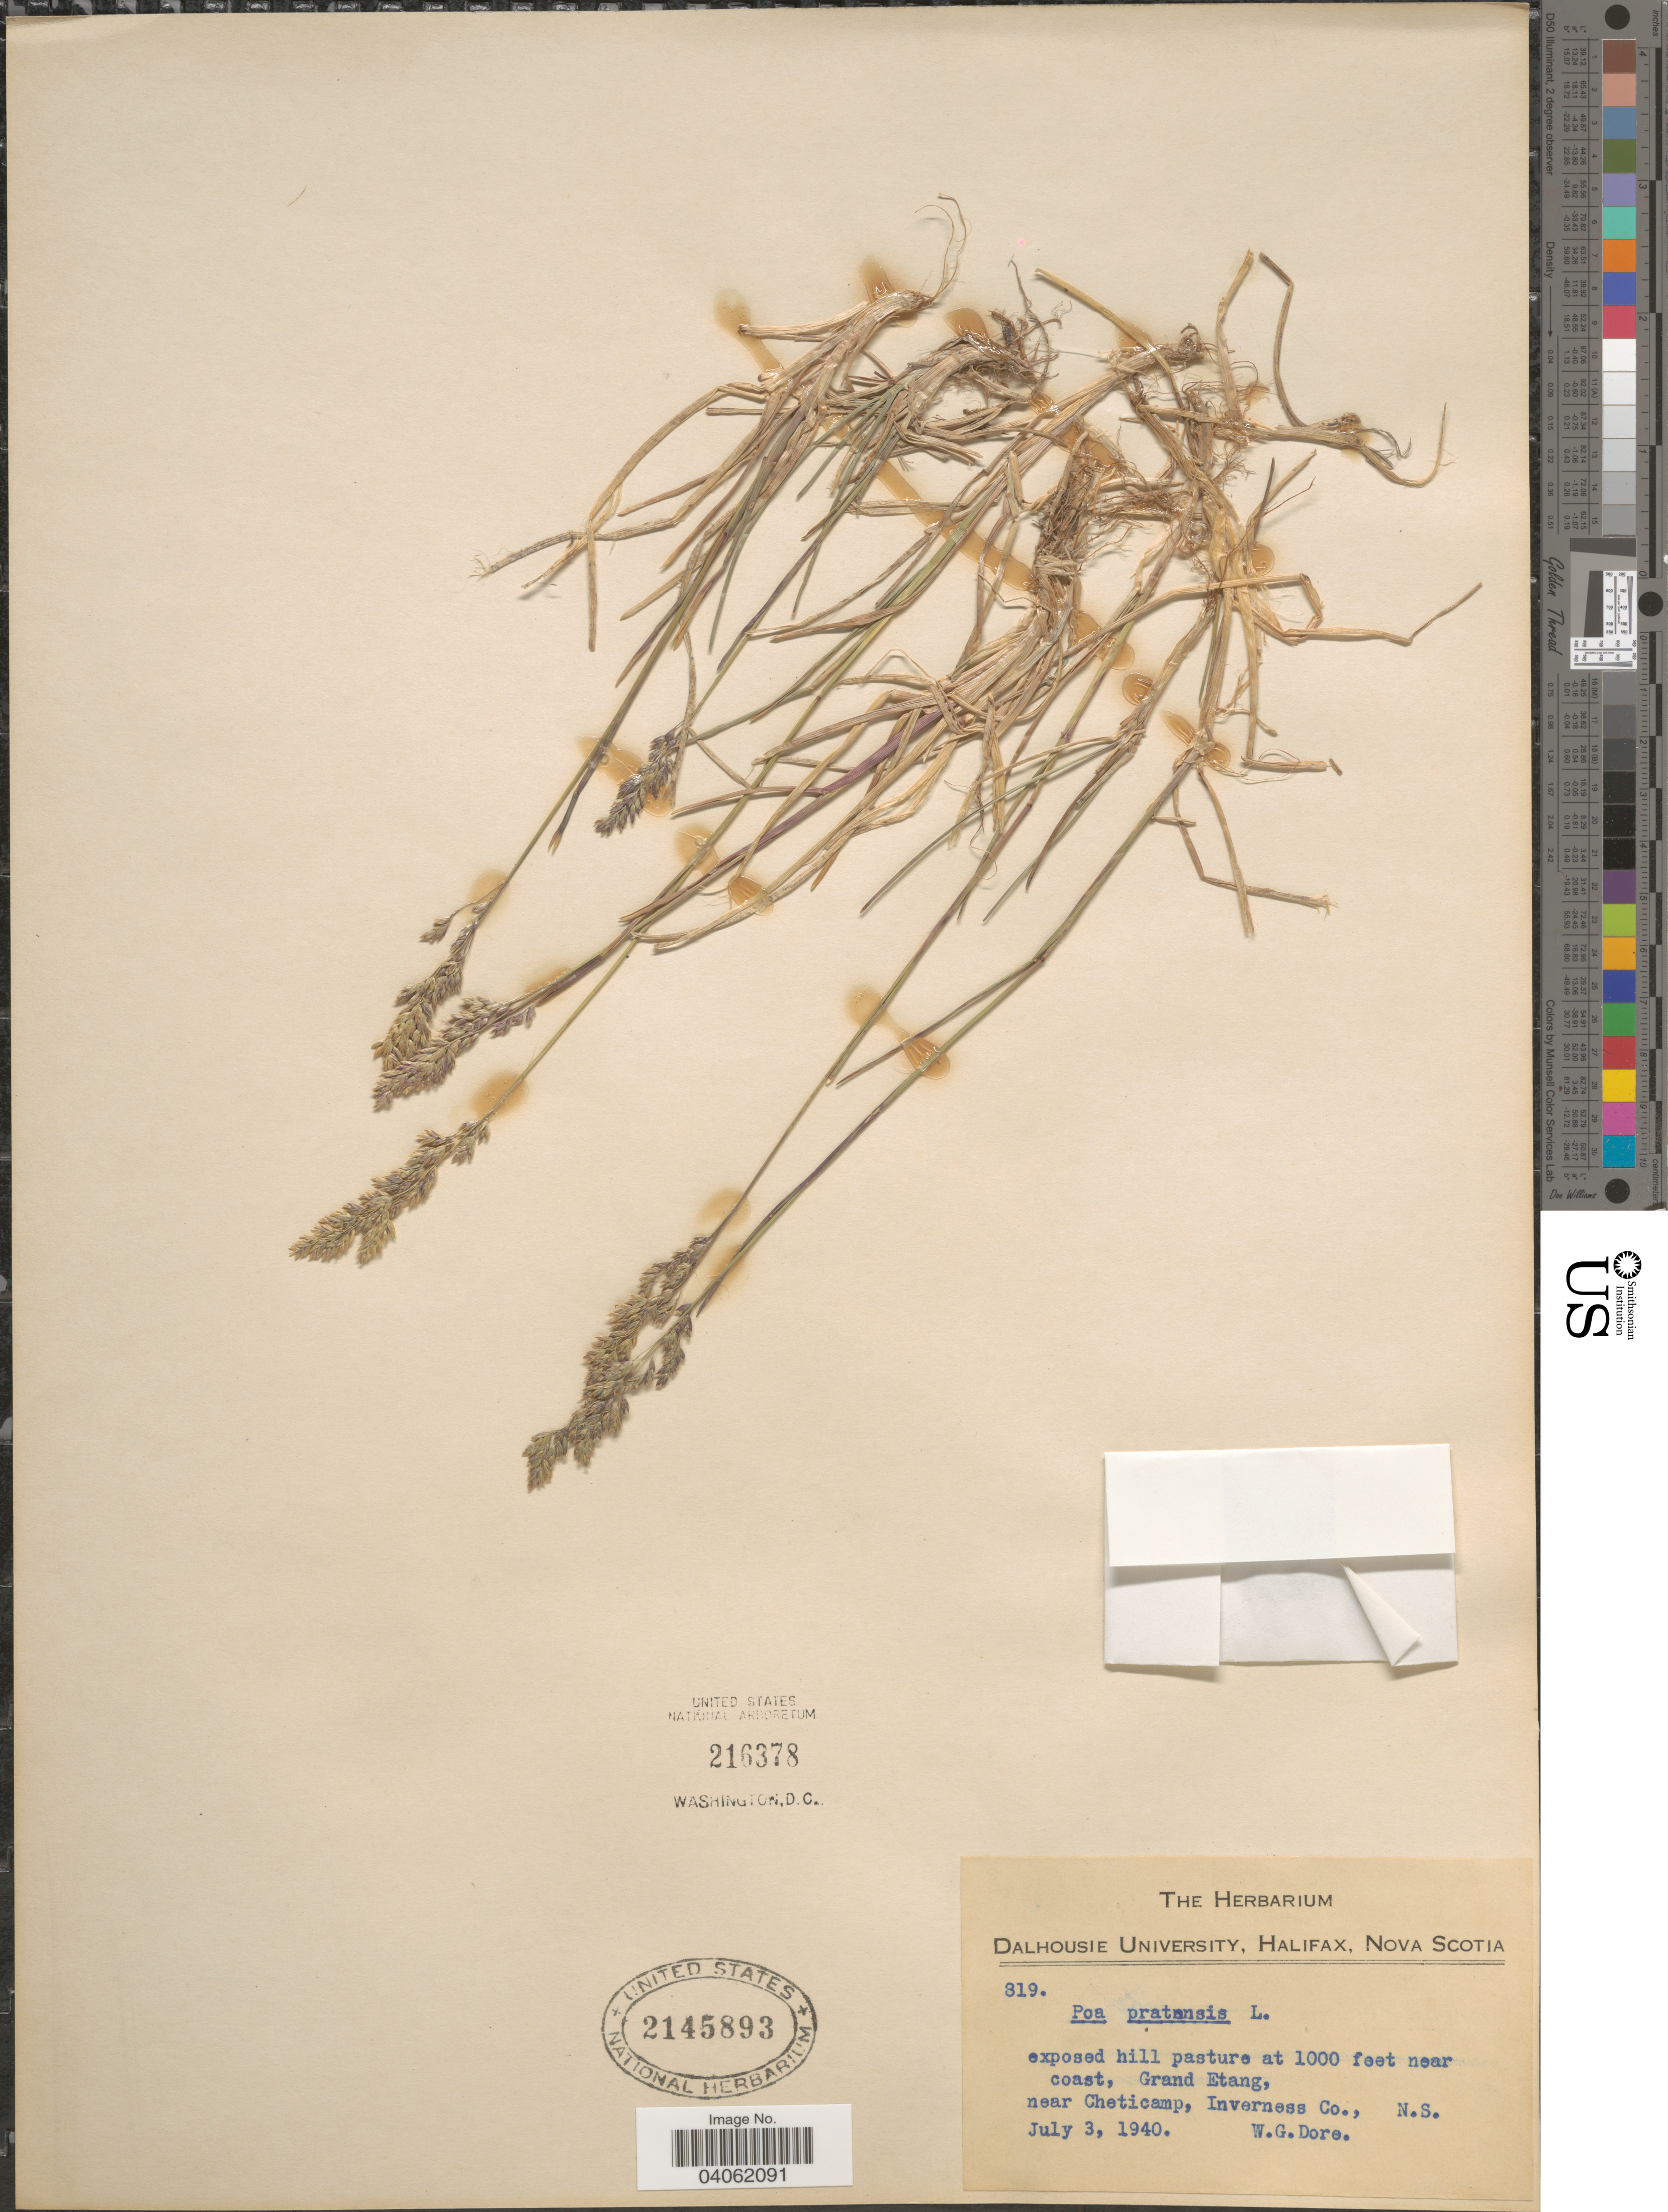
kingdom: Plantae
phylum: Tracheophyta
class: Liliopsida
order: Poales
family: Poaceae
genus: Poa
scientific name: Poa pratensis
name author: L.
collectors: W. Dore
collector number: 819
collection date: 1940-07-03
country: Canada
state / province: Nova Scotia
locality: Near coast, Grand Etang, near Cheticamp, Inverness Co.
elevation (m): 305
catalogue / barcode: US 2145893